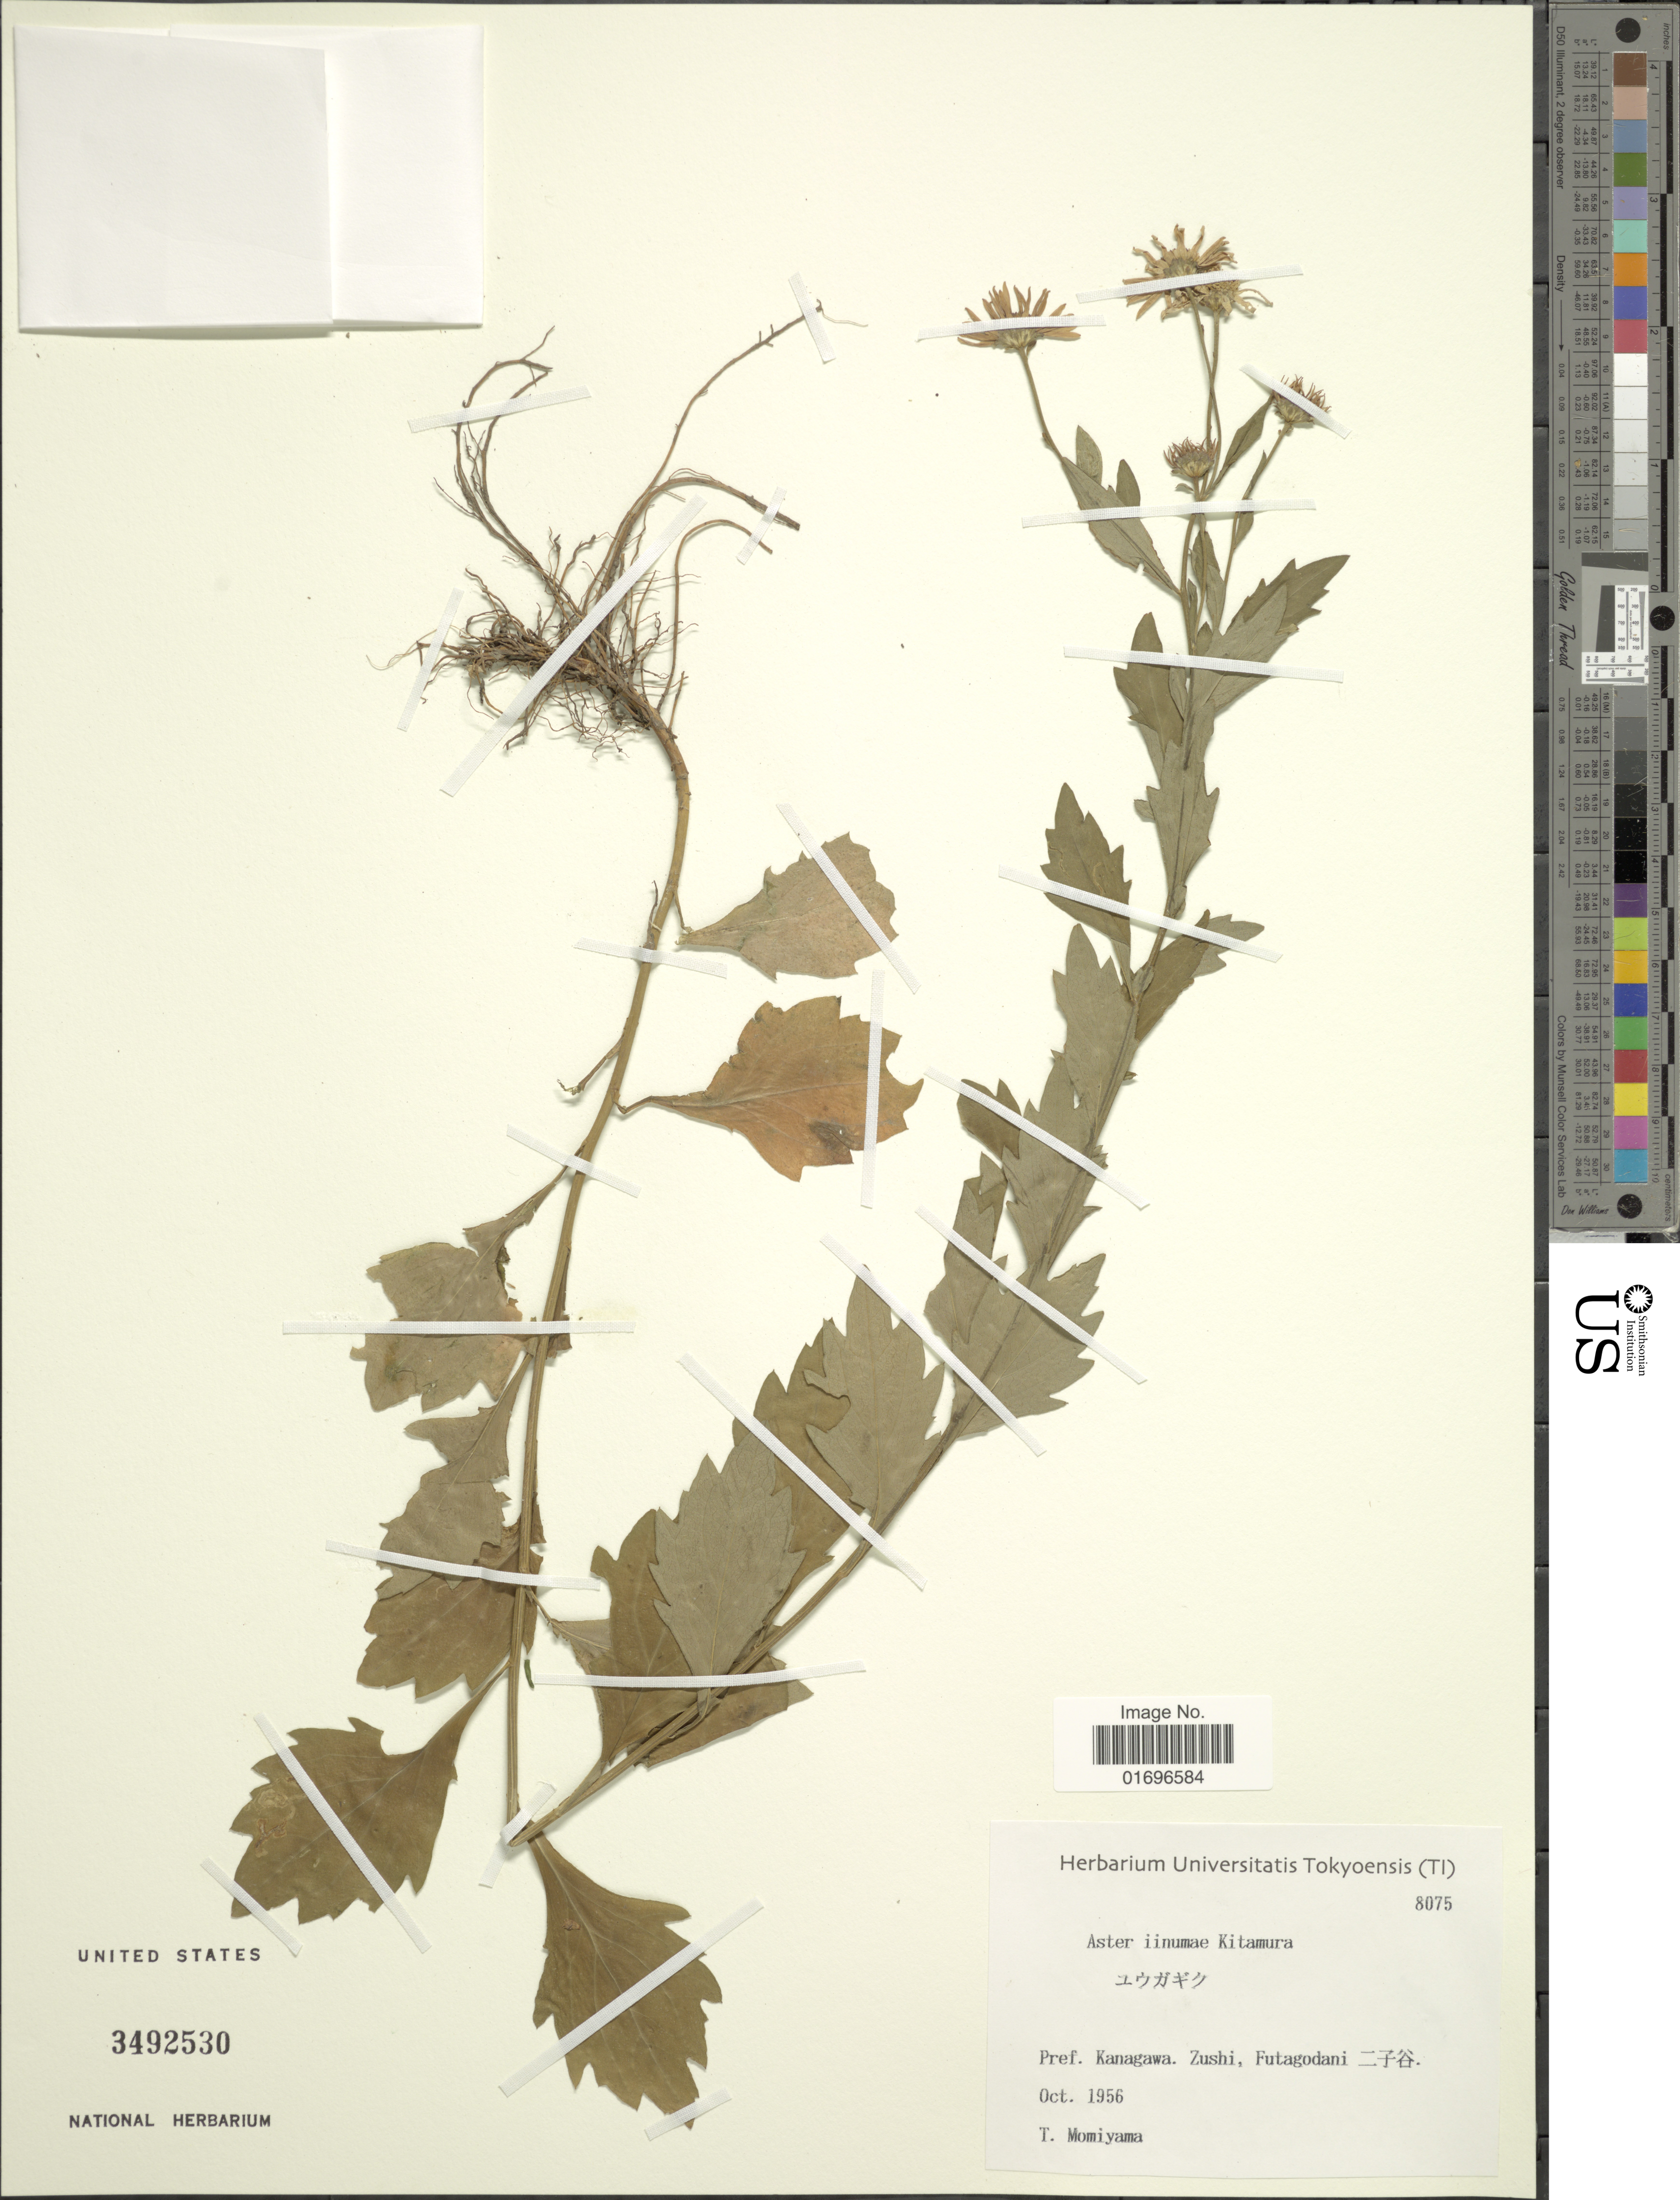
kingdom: Plantae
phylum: Tracheophyta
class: Magnoliopsida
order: Asterales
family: Asteraceae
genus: Aster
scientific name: Aster iinumae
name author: Kitam. ex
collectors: T. Momiyama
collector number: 8075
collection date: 1956-10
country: Japan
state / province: Kanagawa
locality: Pref. Kanagawa, Zushi, Futagodani [Foreign script]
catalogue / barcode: US 3492530